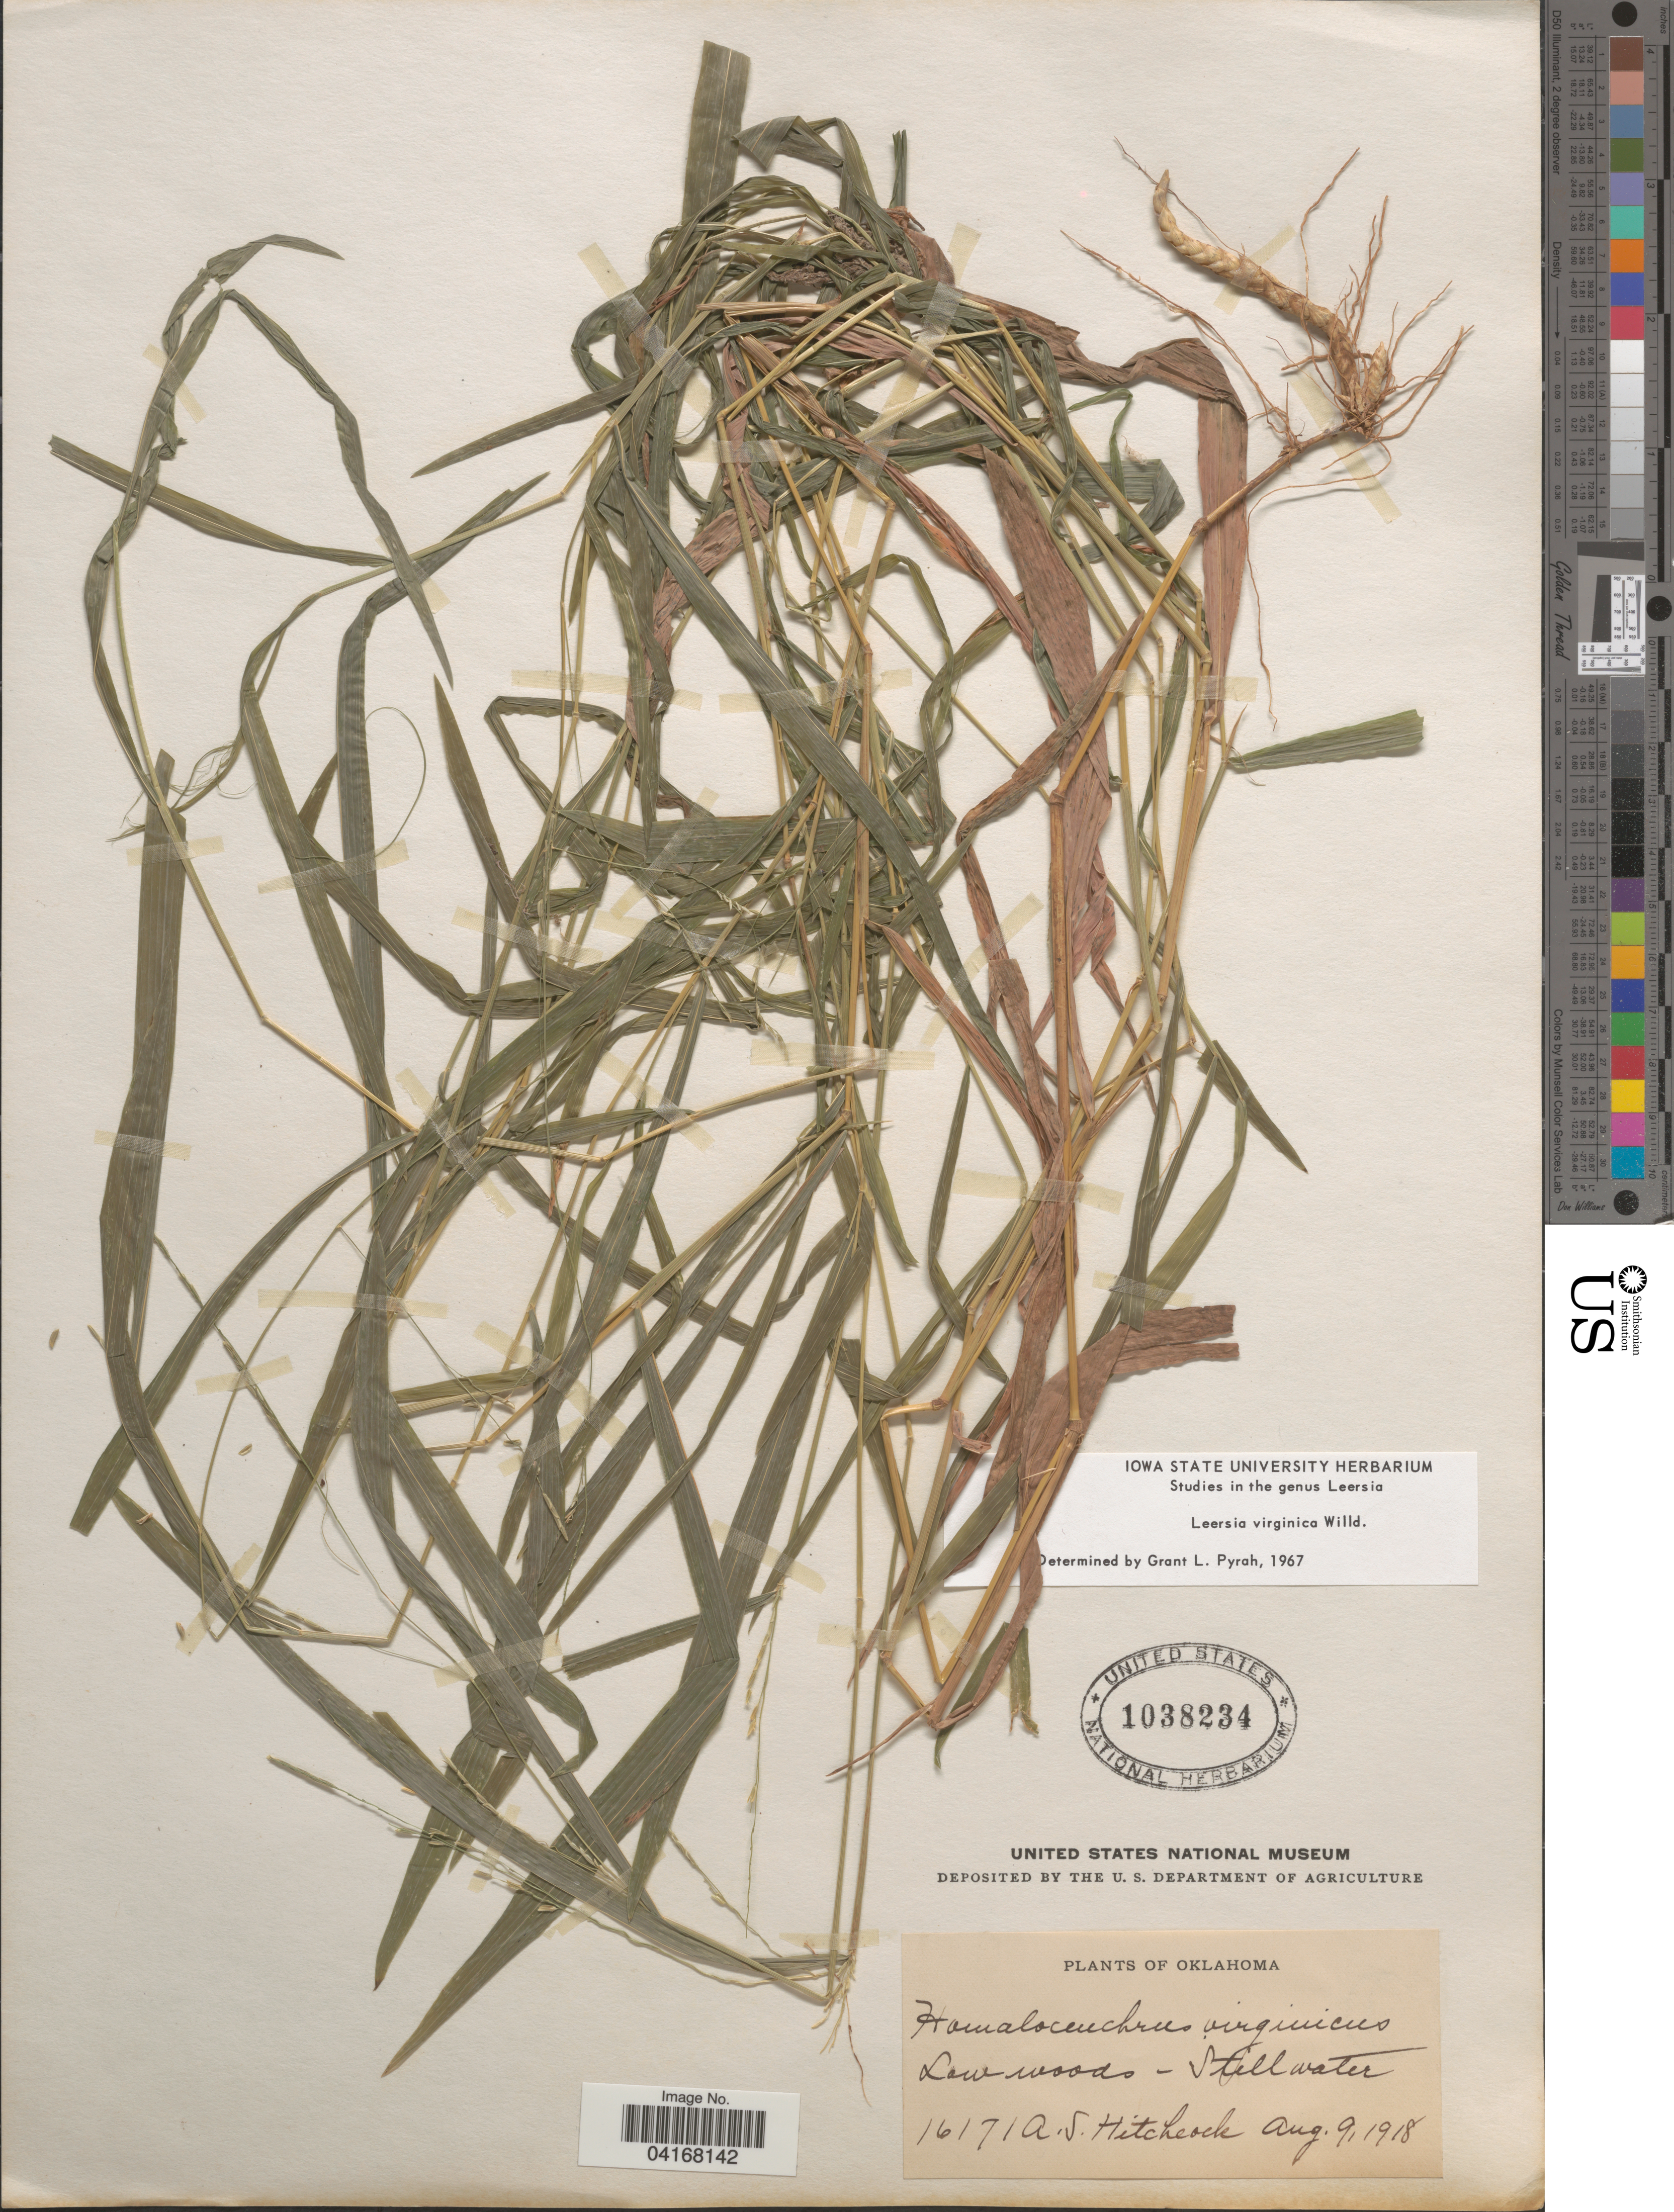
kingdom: Plantae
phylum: Tracheophyta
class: Liliopsida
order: Poales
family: Poaceae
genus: Leersia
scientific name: Leersia virginica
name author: Willd.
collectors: A. S. Hitchcock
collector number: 16171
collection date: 1918-08-09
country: United States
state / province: Oklahoma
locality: Stillwater.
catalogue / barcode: US 1038234